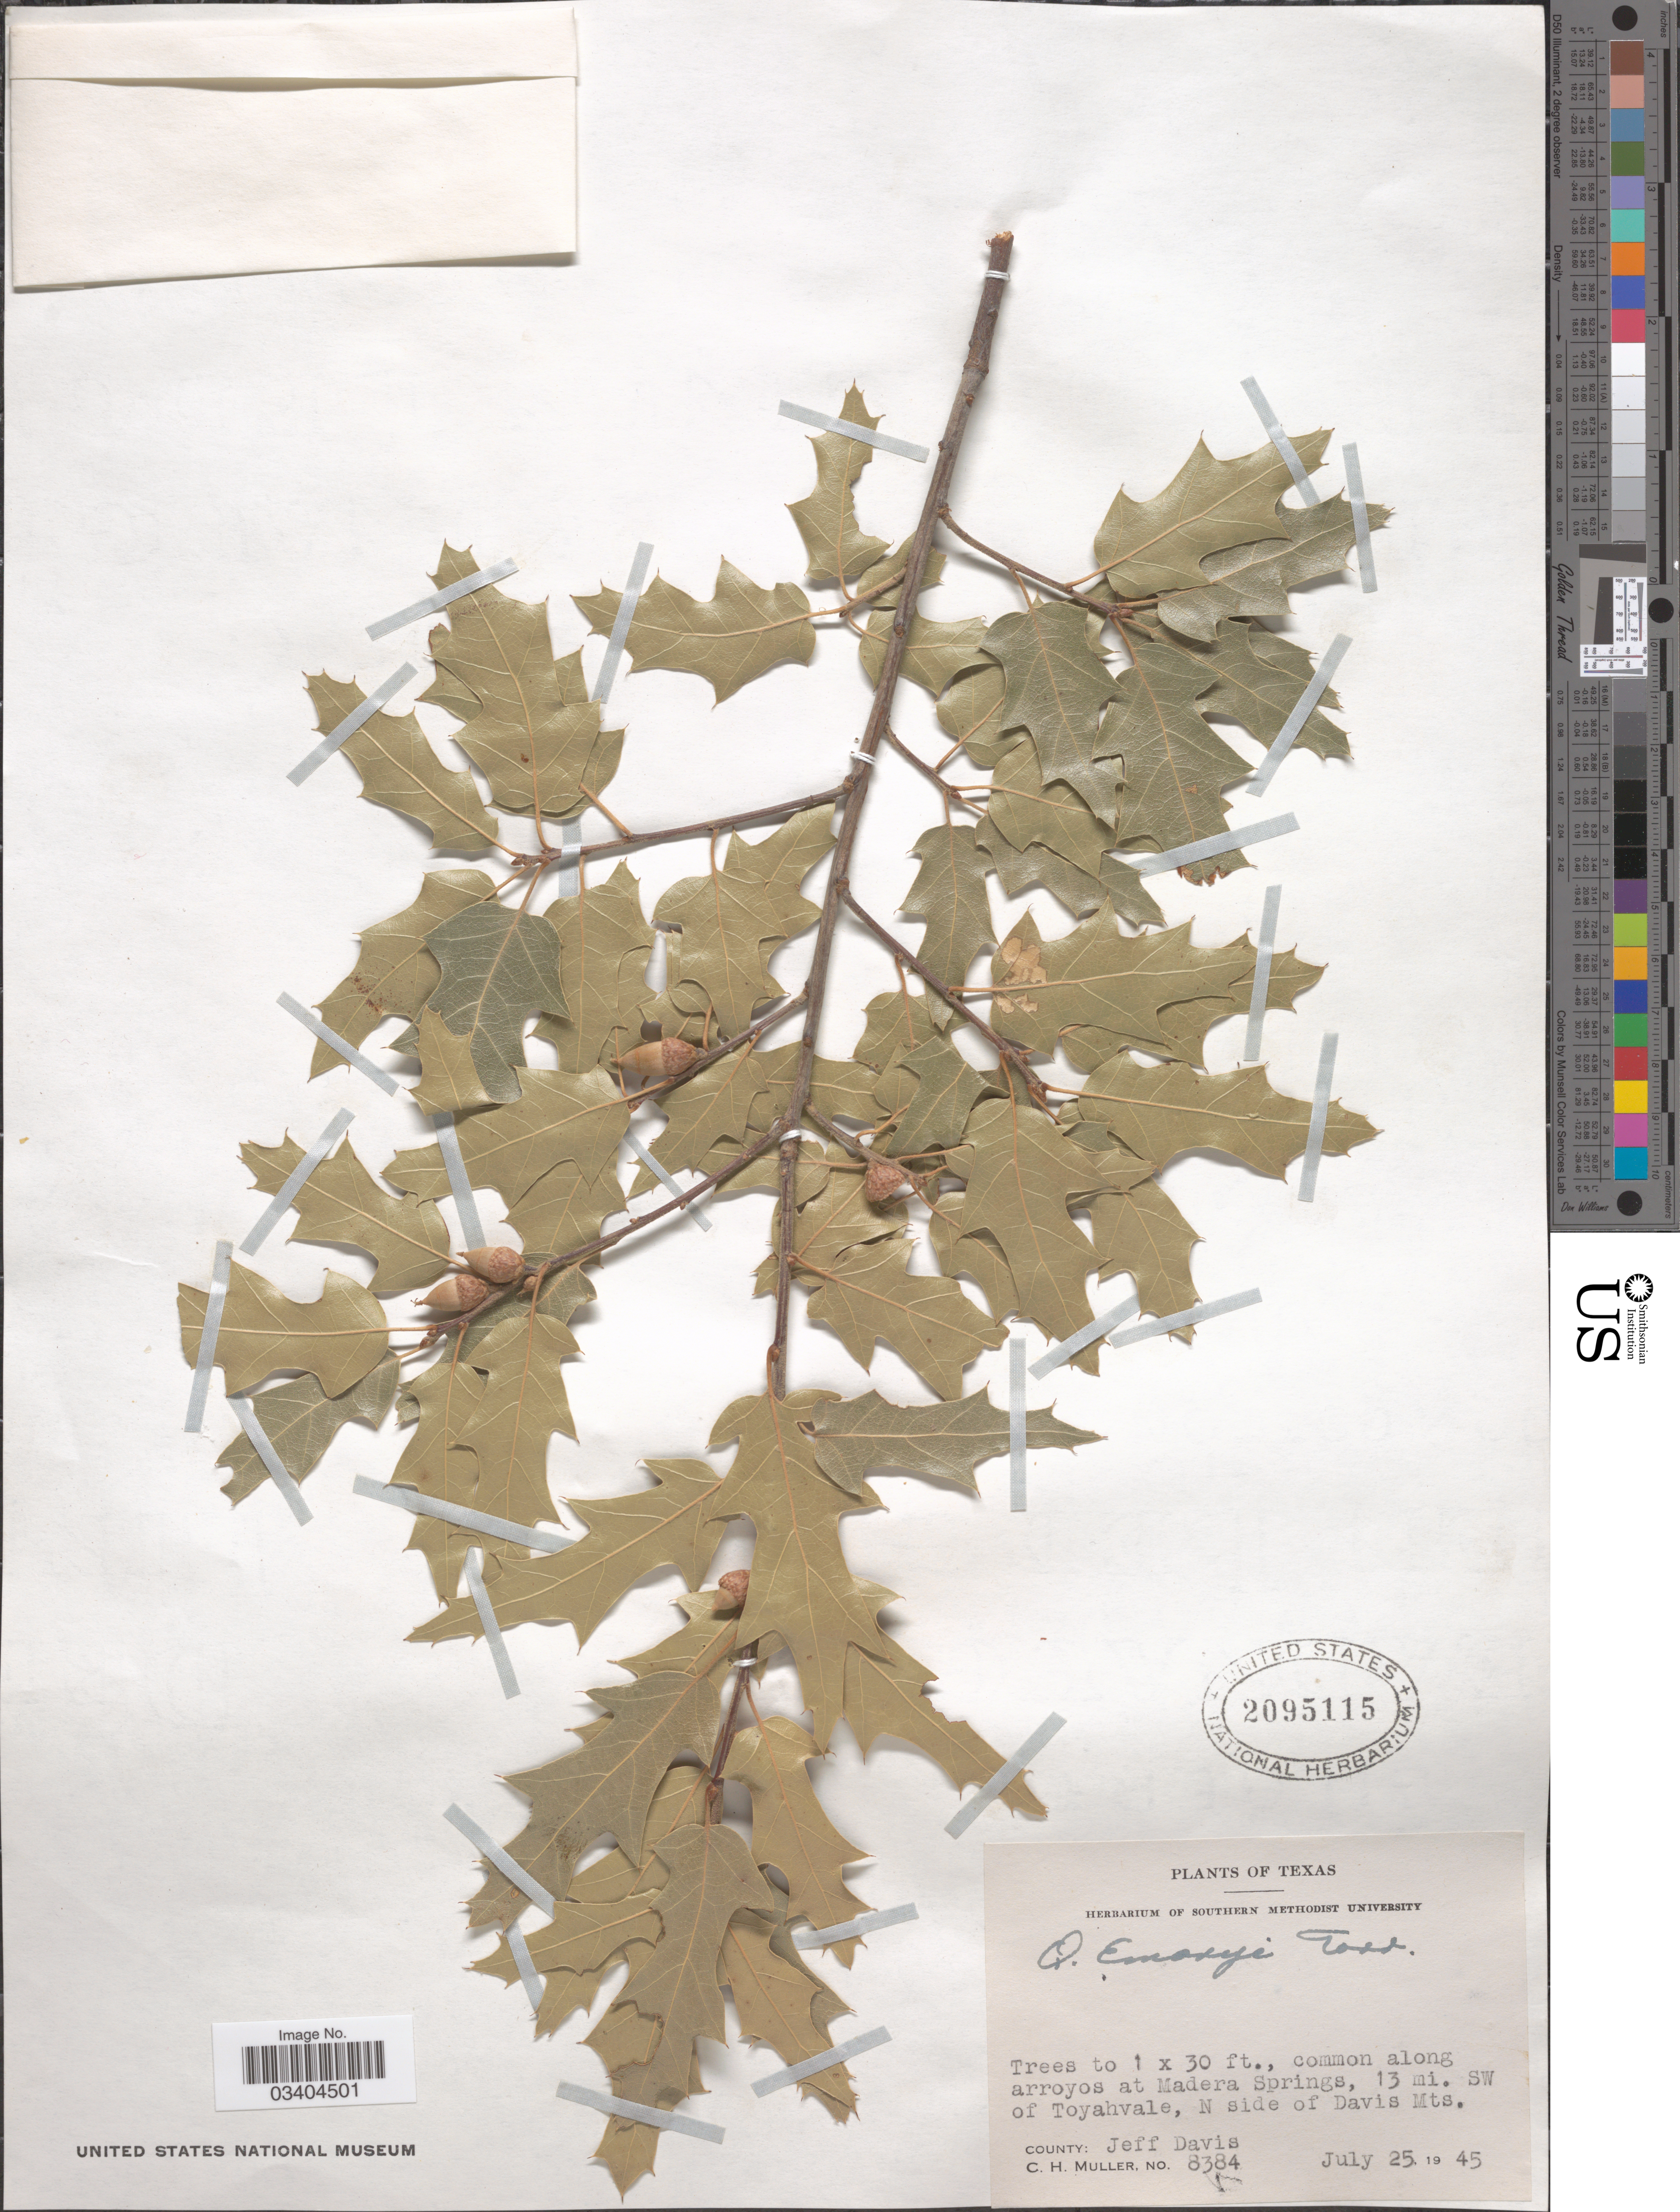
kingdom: Plantae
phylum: Tracheophyta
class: Magnoliopsida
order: Fagales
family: Fagaceae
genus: Quercus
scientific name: Quercus emoryi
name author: Torr. in Emory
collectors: C. H. Mueller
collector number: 8384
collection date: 1945-07-25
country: United States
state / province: Texas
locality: Common along arroyos at Madera Springs, 13 mi. SW of Toyahvale, N side of Davis Mts. County: Jeff Davis.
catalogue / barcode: US 2095115